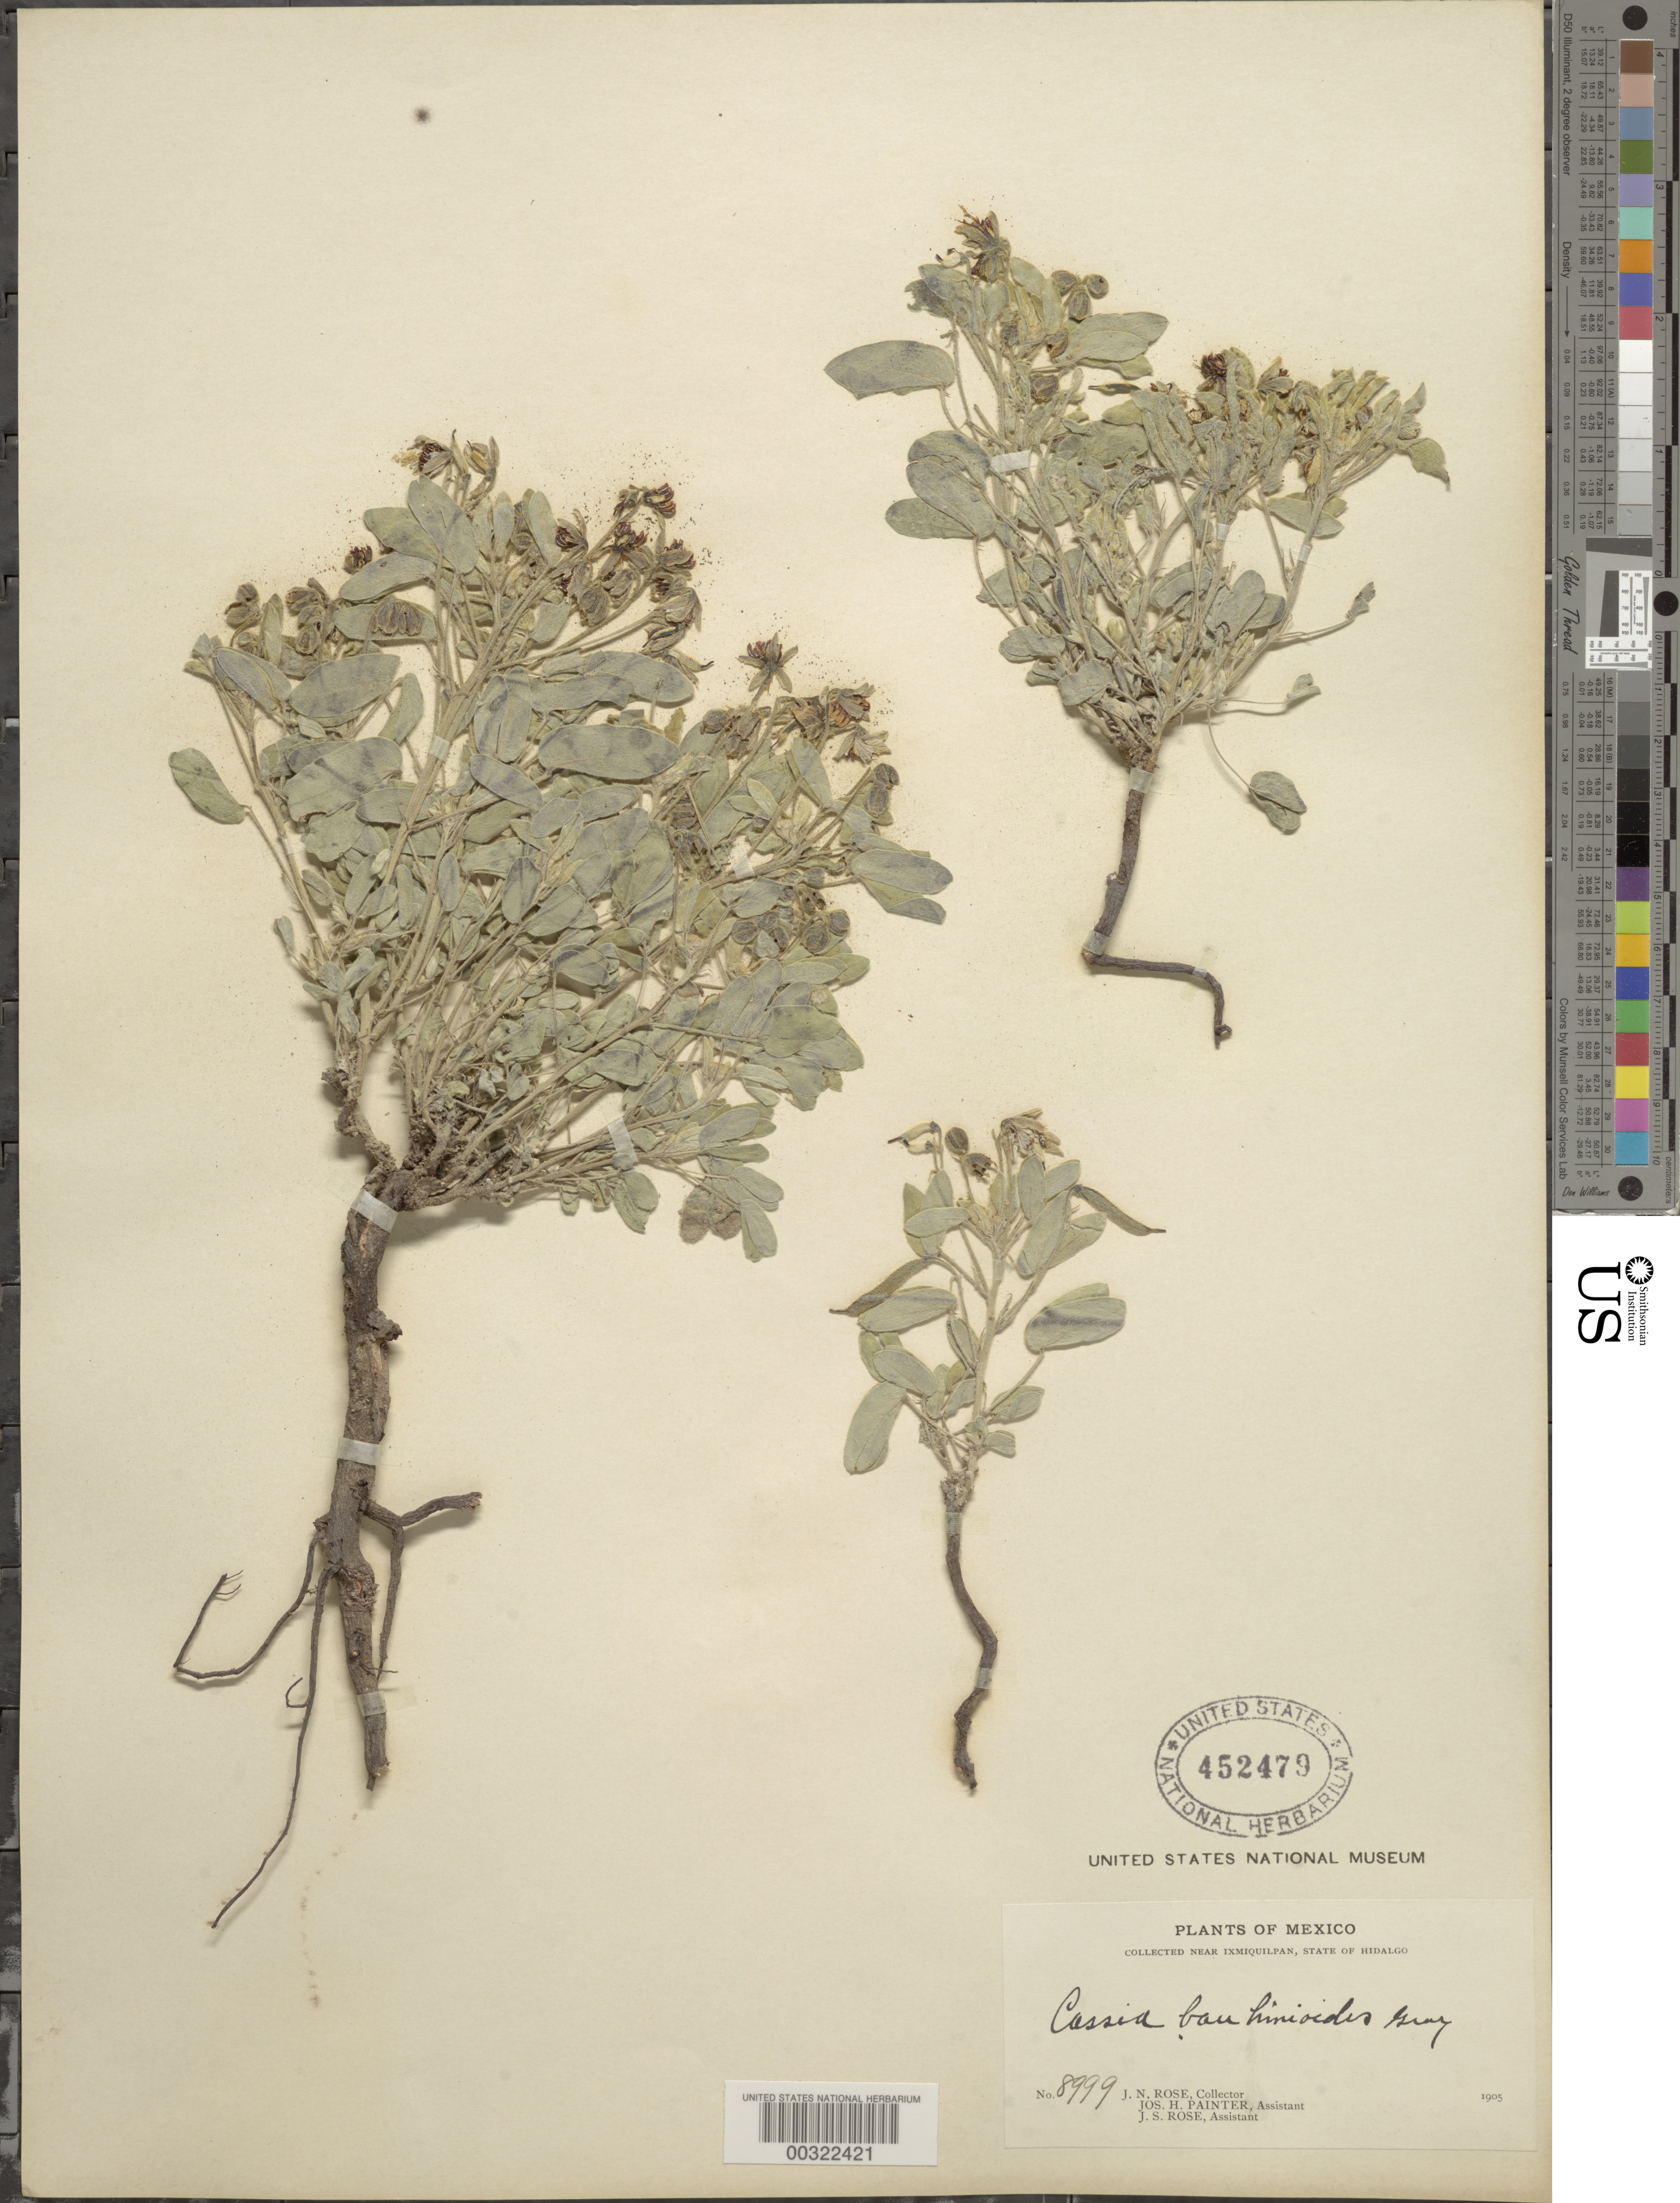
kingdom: Plantae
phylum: Tracheophyta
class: Magnoliopsida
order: Fabales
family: Fabaceae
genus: Senna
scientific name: Senna bauhinioides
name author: (A. Gray) H.S. Irwin & Barneby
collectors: J. N. Rose, J. H. Painter & J. S. Rose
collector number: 8999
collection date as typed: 1905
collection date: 1905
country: Mexico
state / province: Hidalgo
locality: Near Ixmiquilpan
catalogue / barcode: US 452479